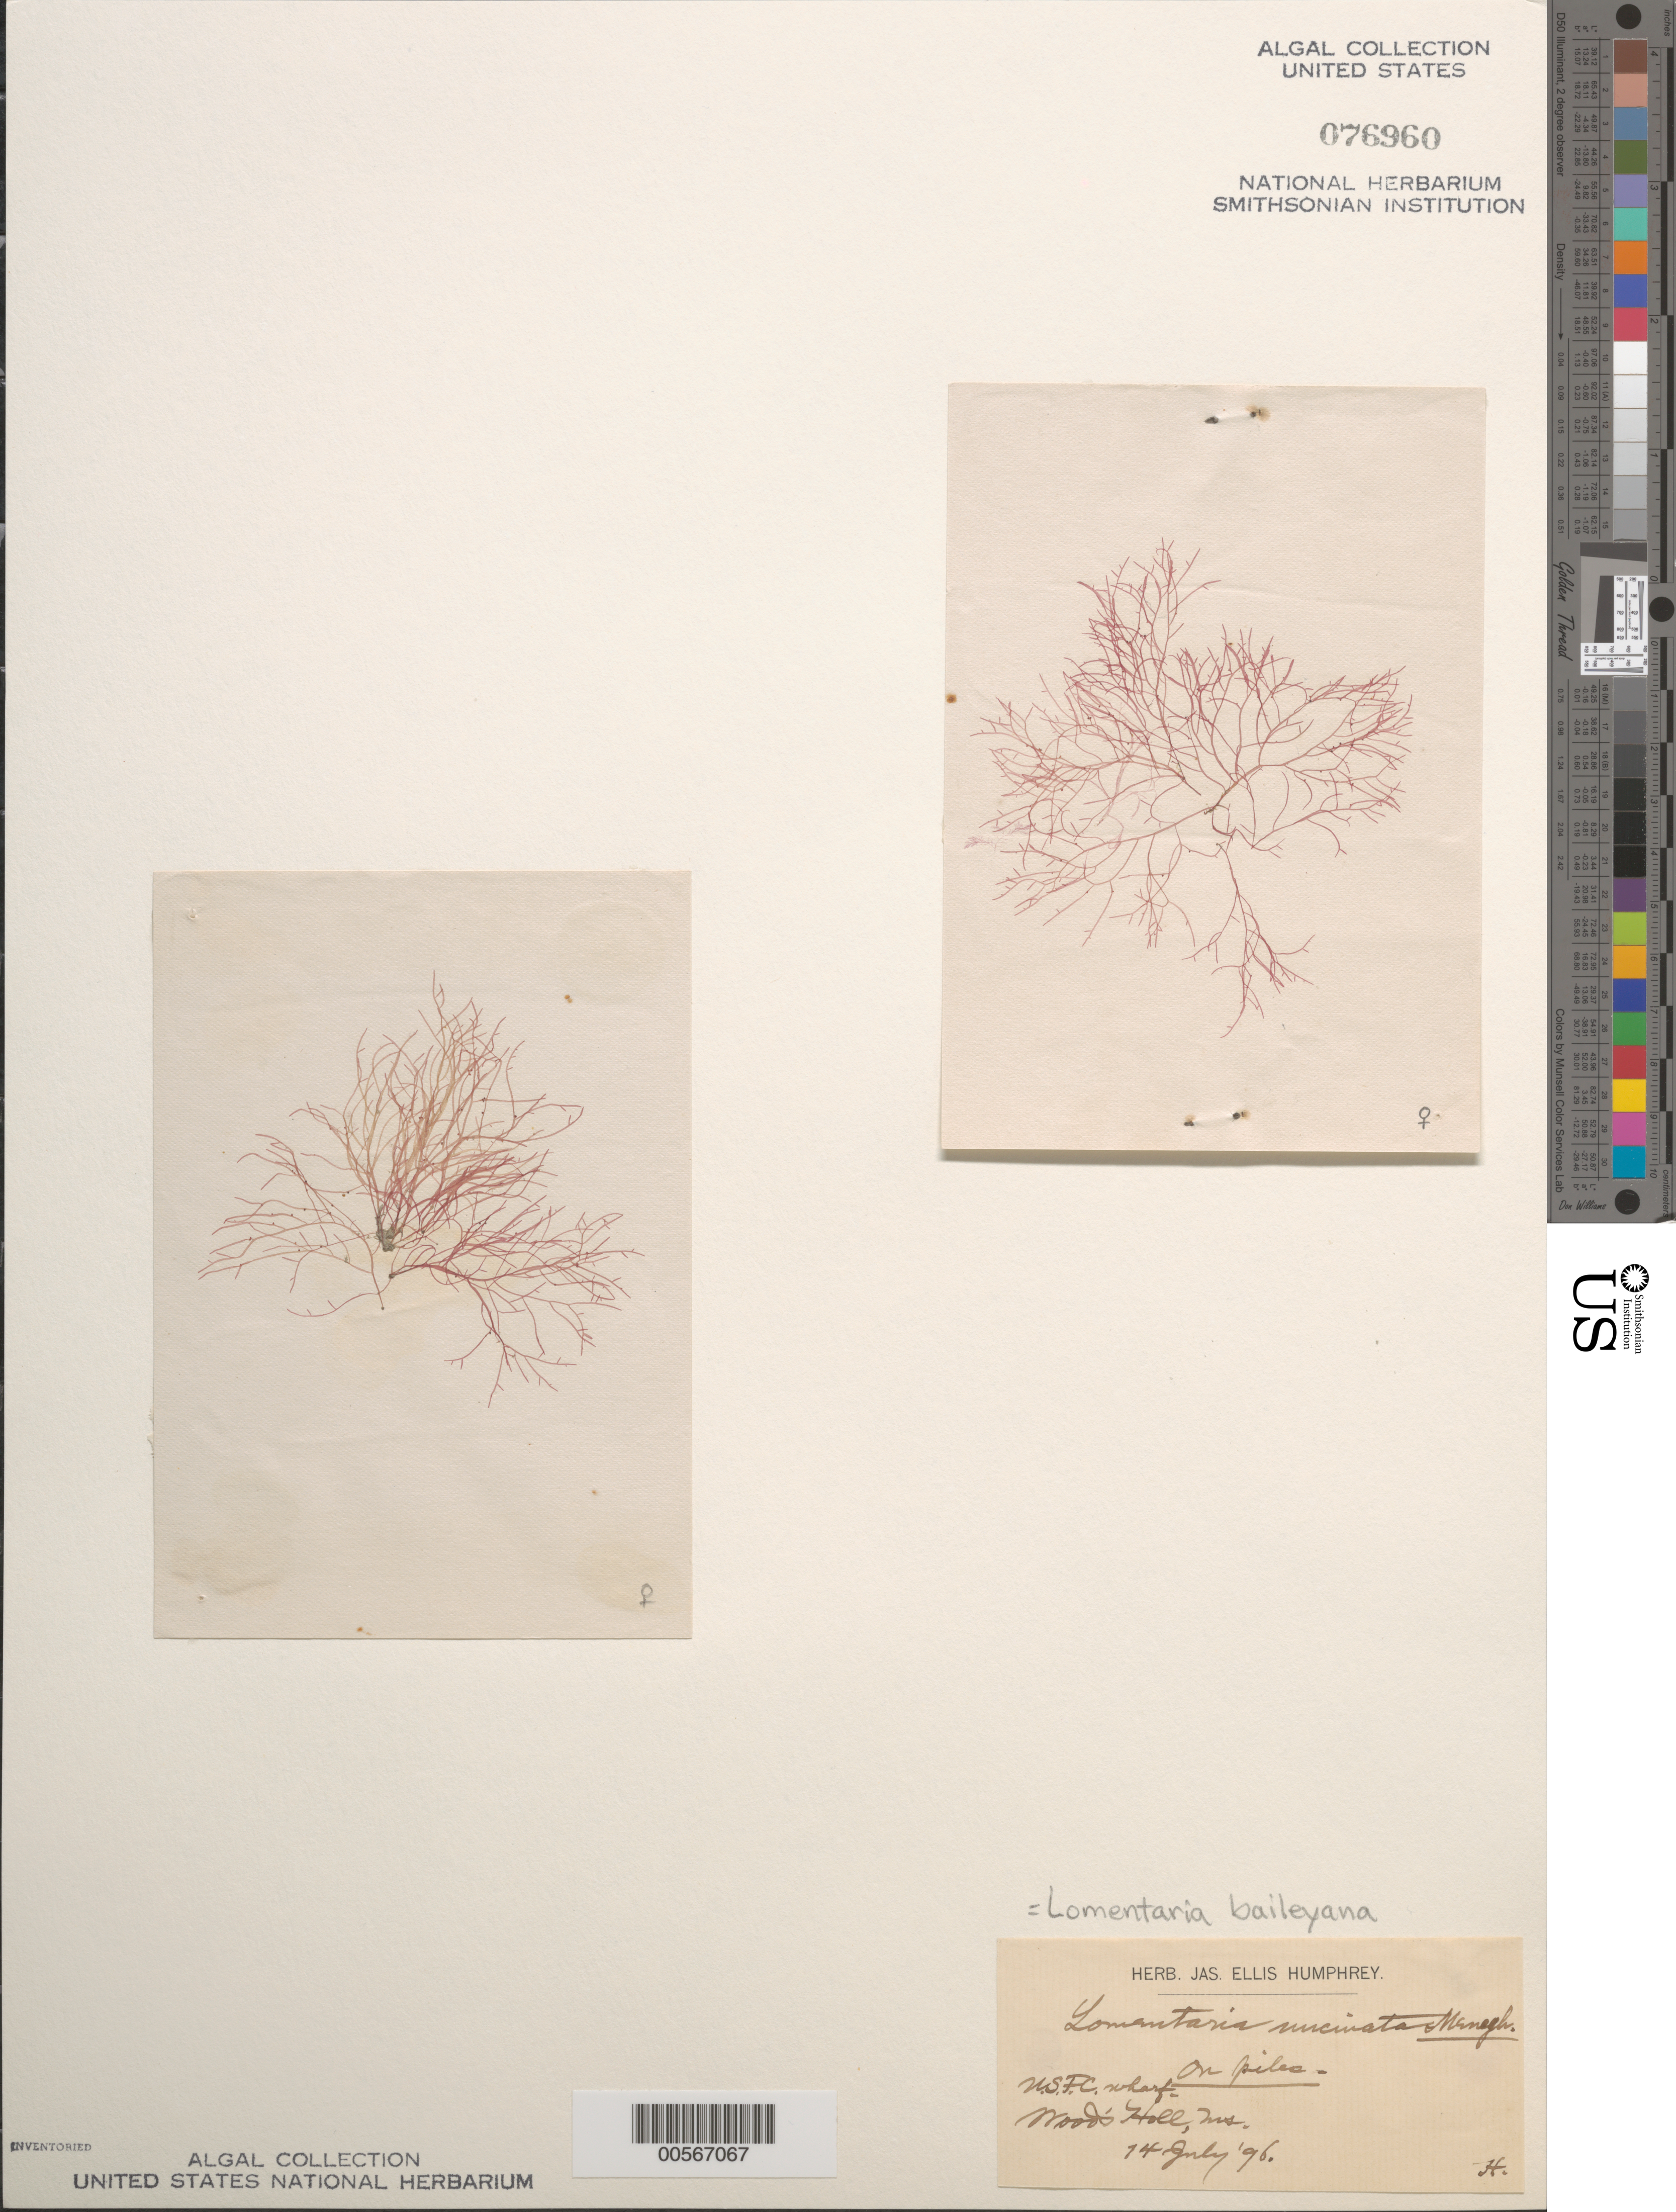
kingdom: Plantae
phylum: Rhodophyta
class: Florideophyceae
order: Rhodymeniales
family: Lomentariaceae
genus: Hooperia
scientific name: Hooperia divaricata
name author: (Durant) M.J. Wynne et al.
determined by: Algae name updating Project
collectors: J. Humphrey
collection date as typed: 14 Jul 1896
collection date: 1896-07-14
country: United States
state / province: Massachusetts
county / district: Barnstable County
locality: Woods Hole (Wood's Holl), Fisheries (U.S.F.C.) Wharf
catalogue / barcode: US 76960